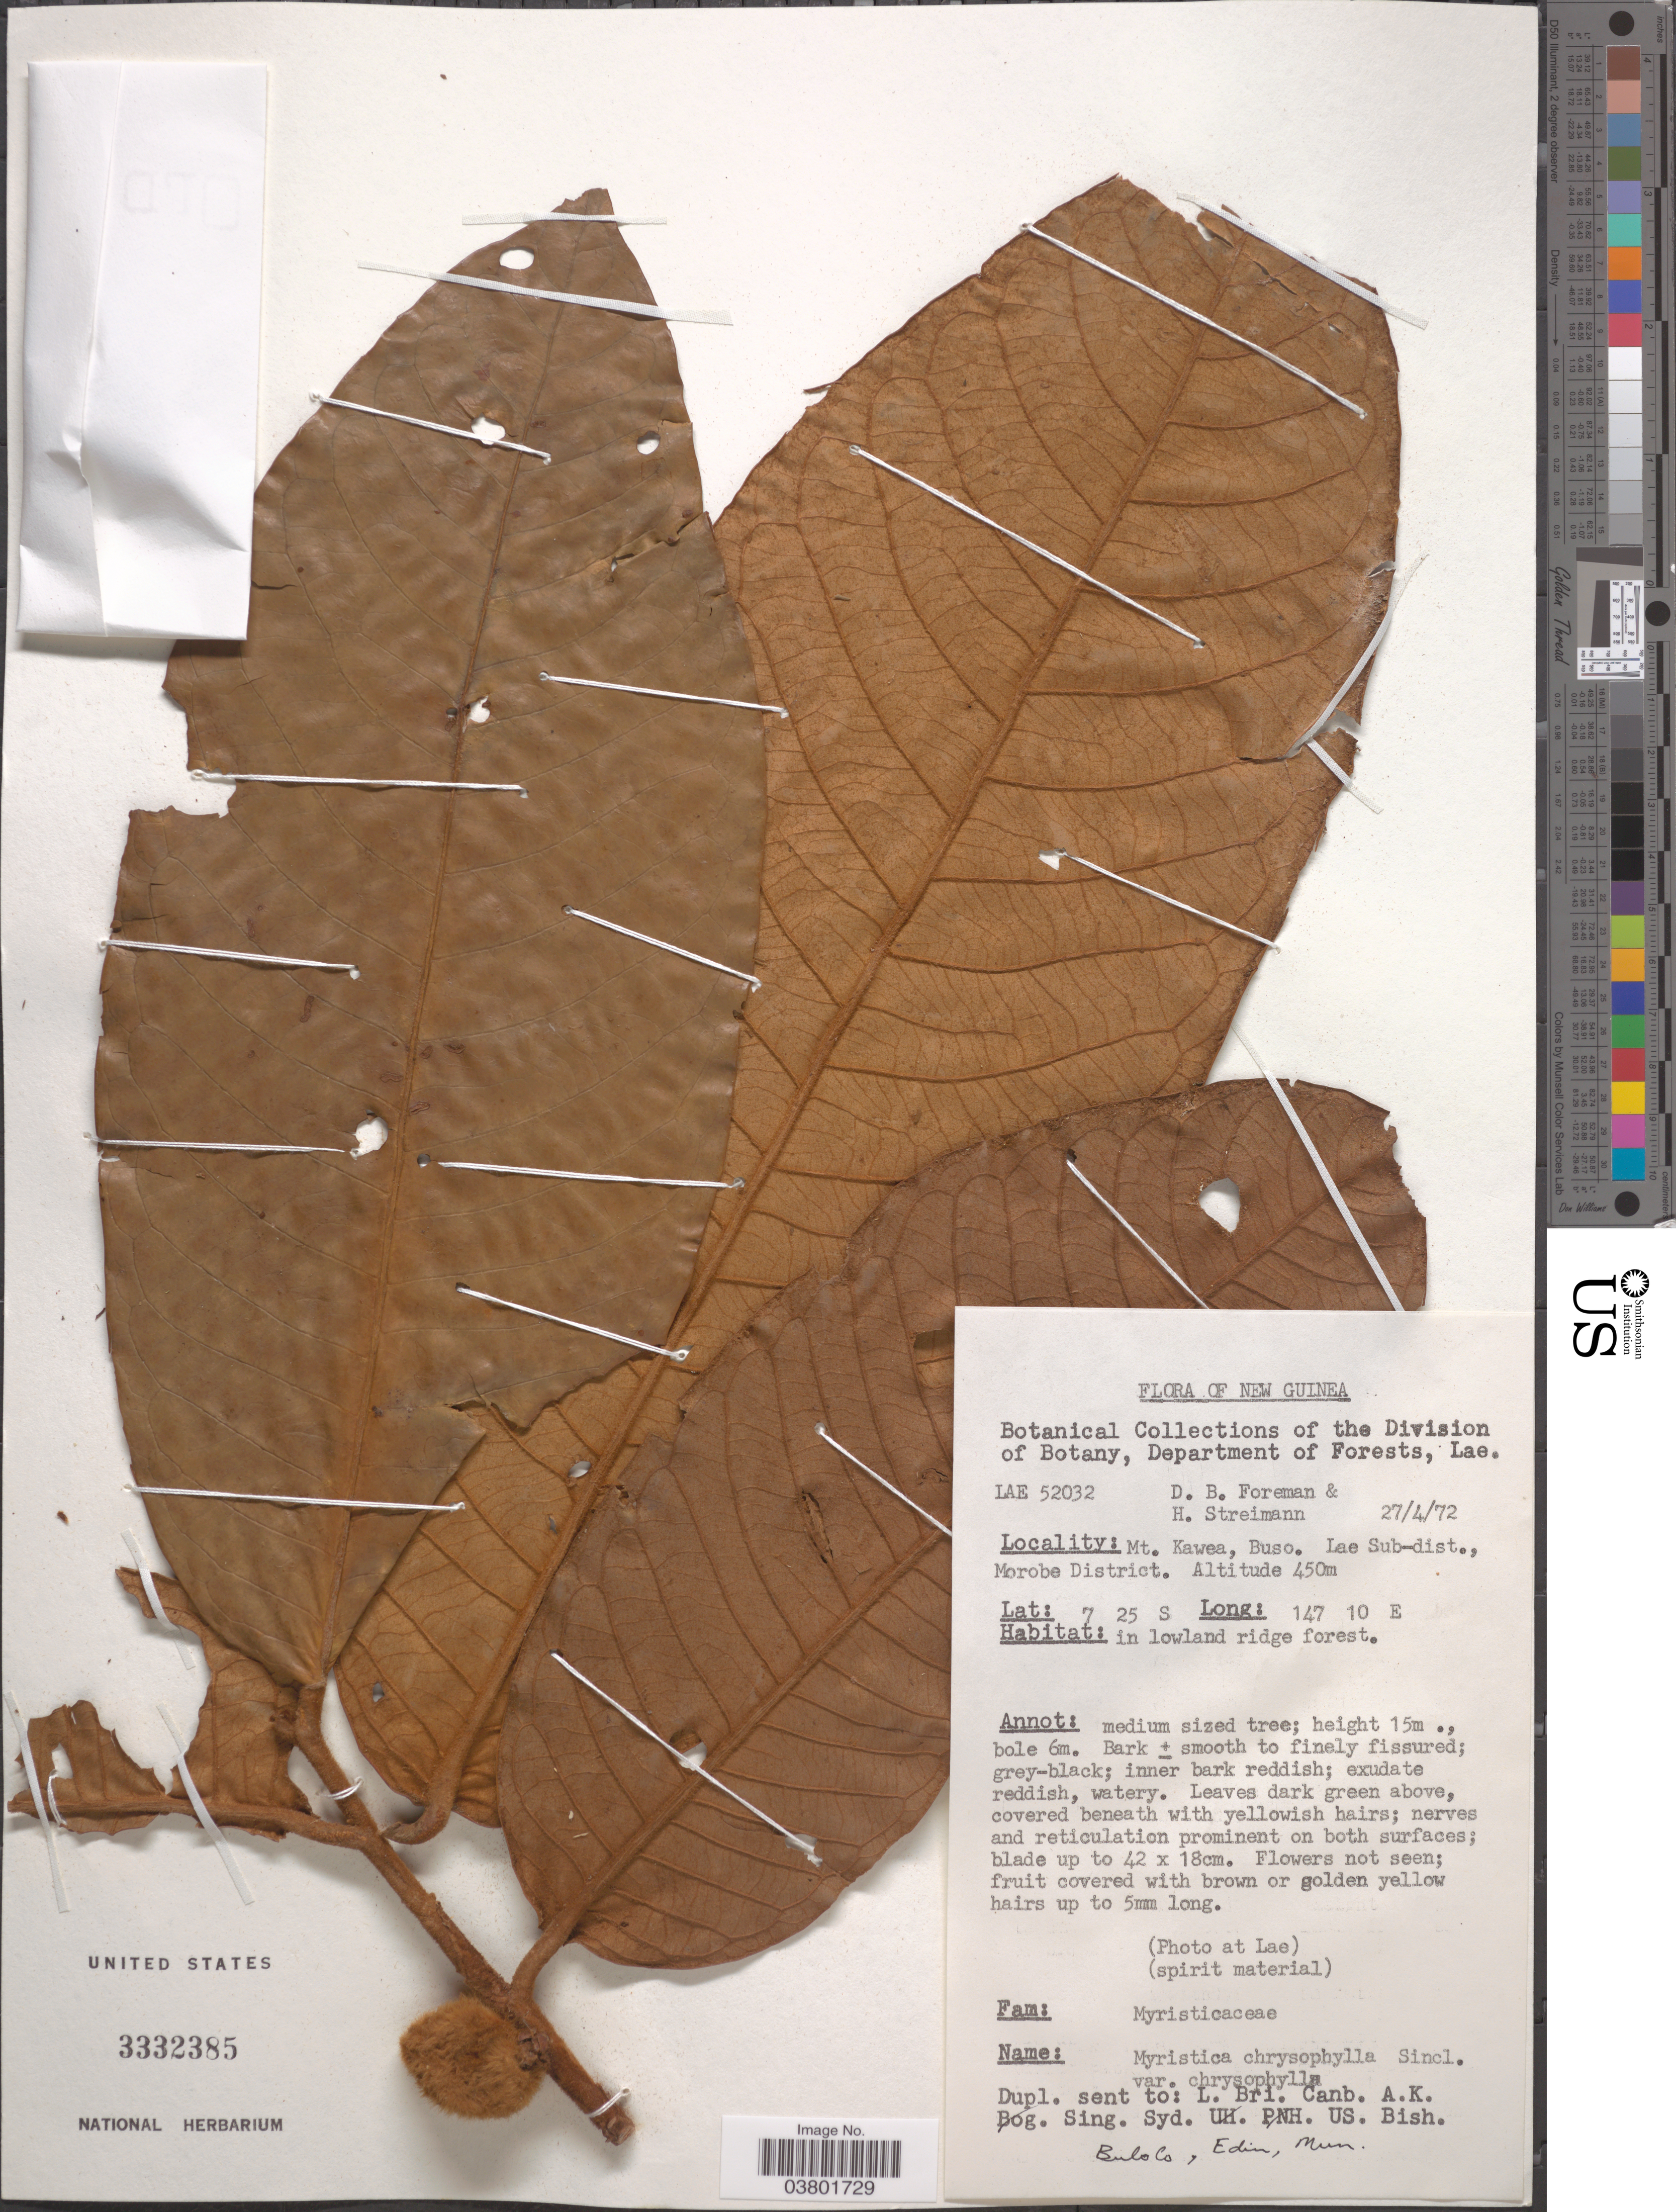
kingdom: Plantae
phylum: Tracheophyta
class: Magnoliopsida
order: Magnoliales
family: Myristicaceae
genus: Myristica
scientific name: Myristica chrysophylla var. chrysophylla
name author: J. Sinclair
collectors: D. Foreman & H. Streimann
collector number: LAE52032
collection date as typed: Transcribed d/m/y: 27/4/72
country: Papua New Guinea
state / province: Morobe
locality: New Guinea. Mt. Kawea, Buso. Lae Sub-dist., Morobe District.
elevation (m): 450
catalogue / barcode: US 3332385